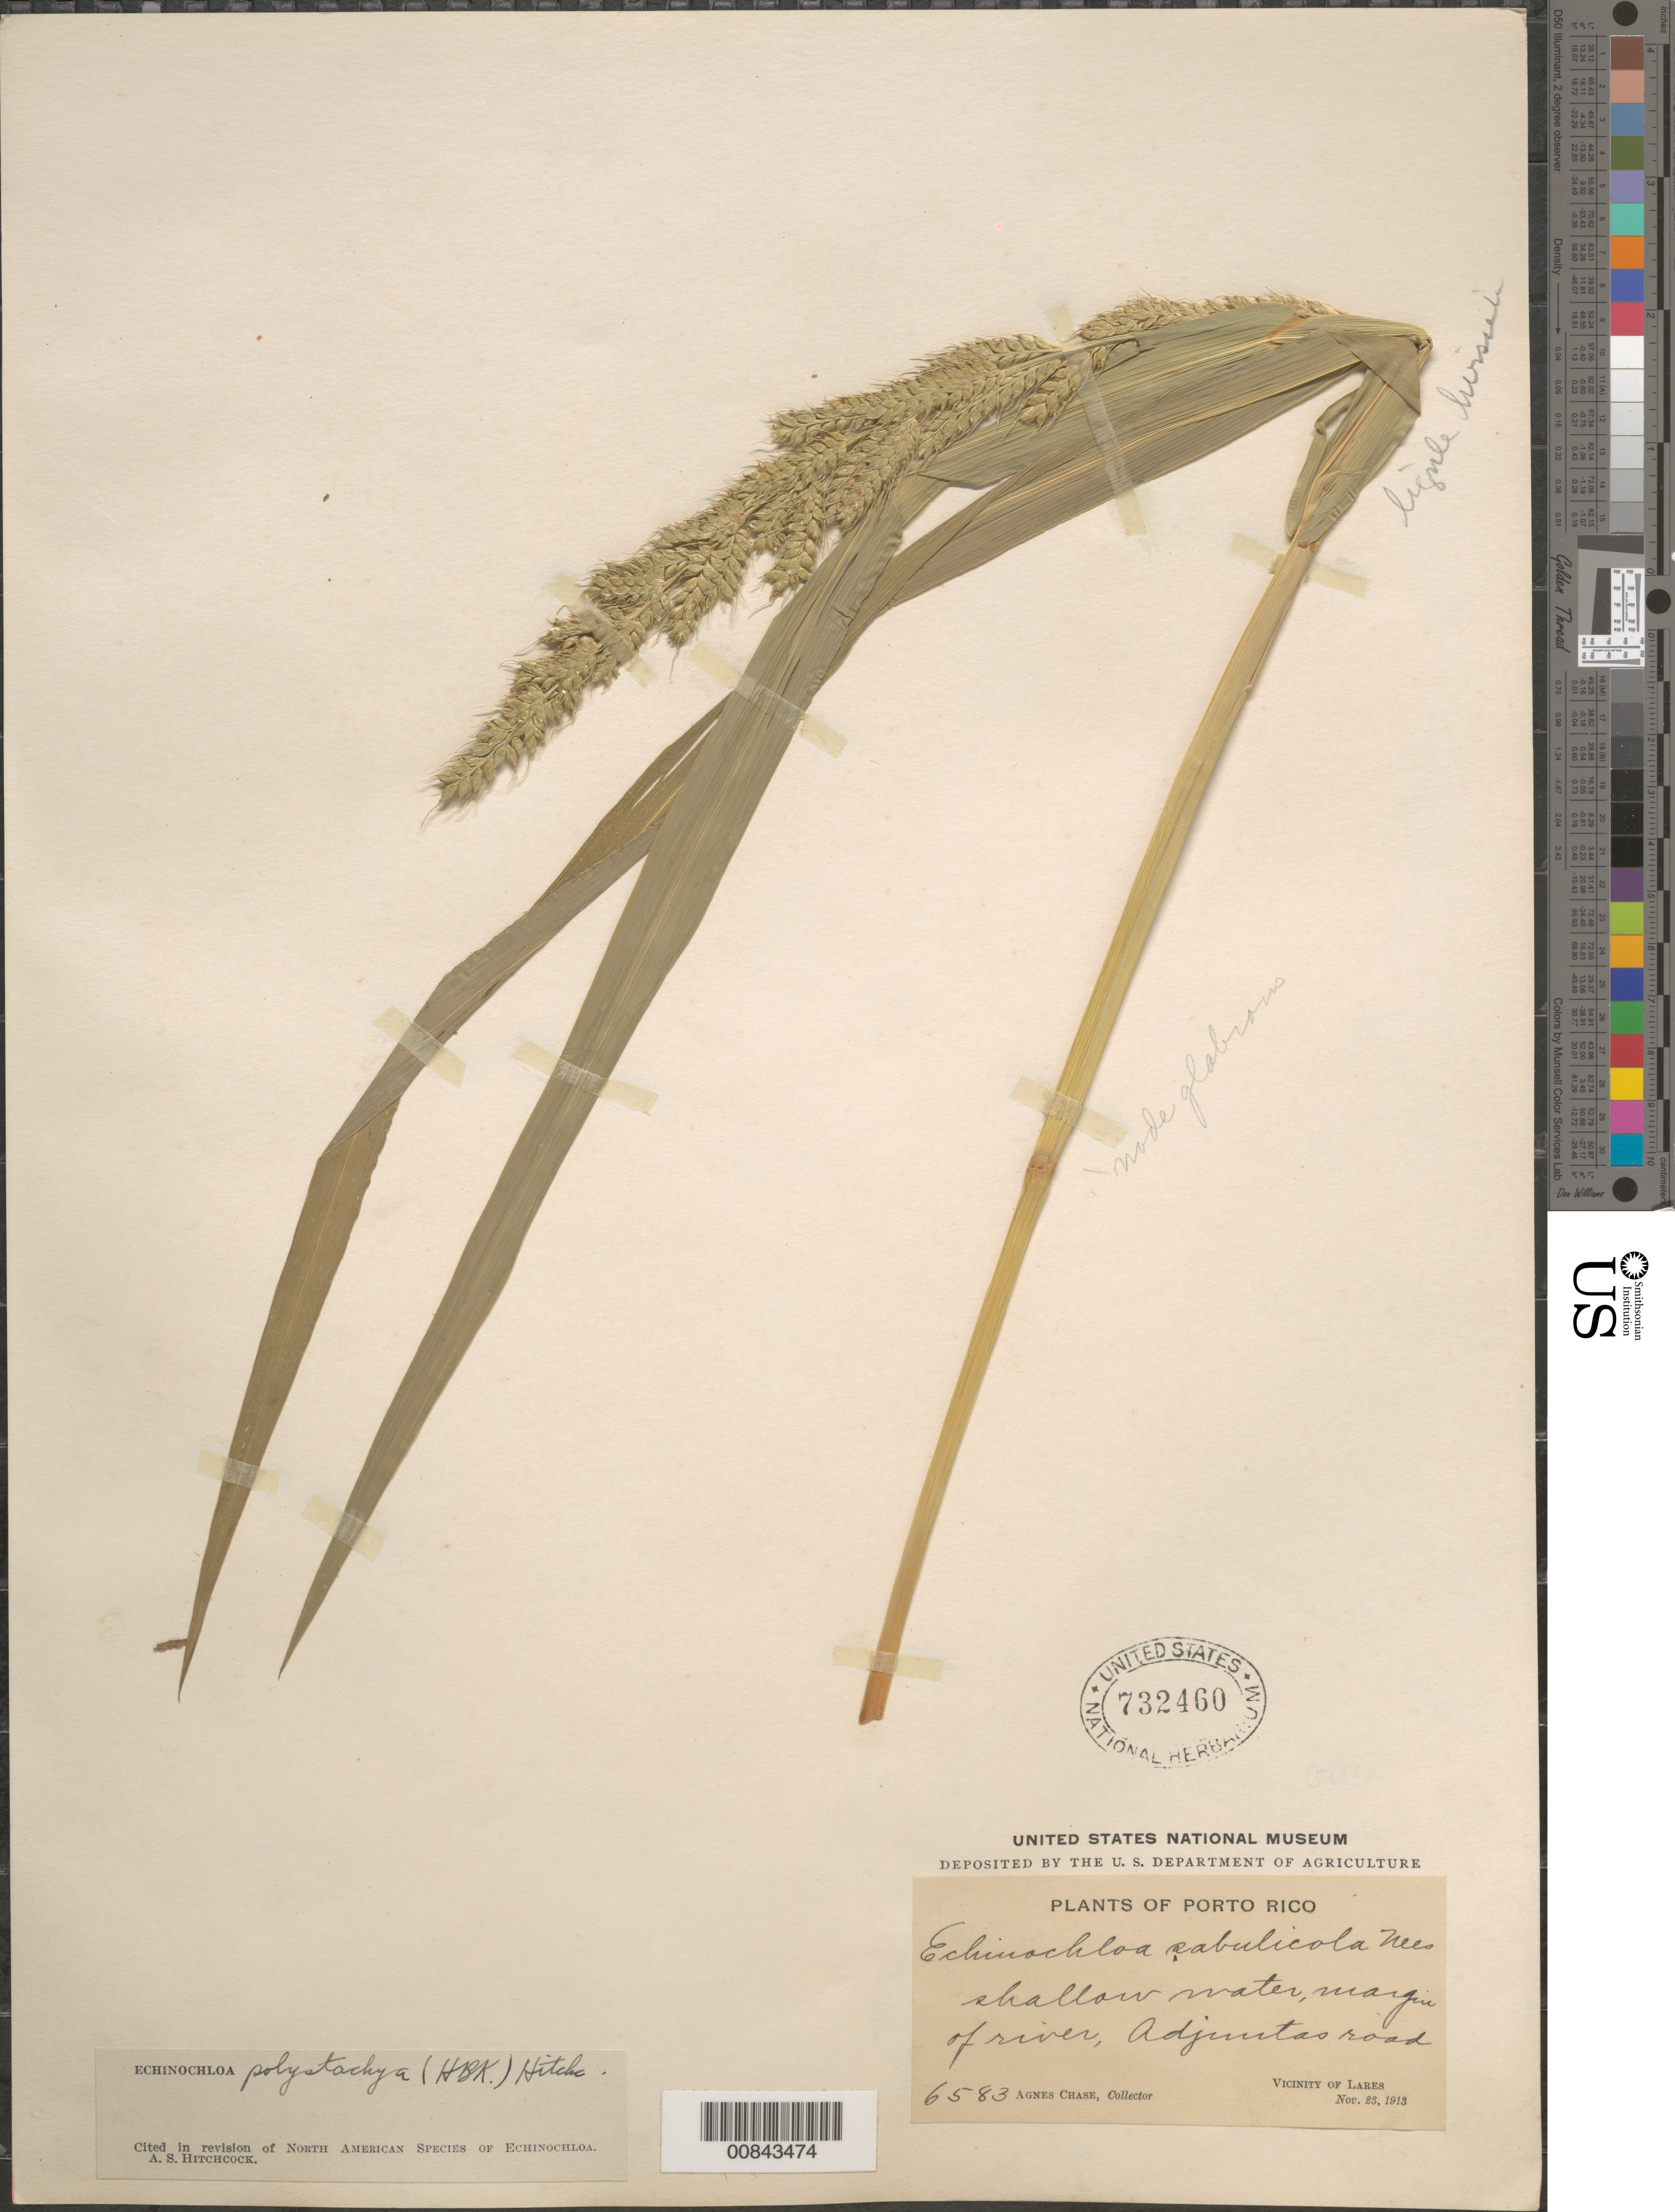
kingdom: Plantae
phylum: Tracheophyta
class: Liliopsida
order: Poales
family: Poaceae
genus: Echinochloa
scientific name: Echinochloa polystachya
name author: (Kunth) Hitchc.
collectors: A. Chase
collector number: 6583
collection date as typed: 23 Nov 1913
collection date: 1913-11-23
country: Puerto Rico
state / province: Lares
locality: Vicinity of Lares; Adjuntas Road.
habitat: Shallow water margin of river.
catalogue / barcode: US 732460